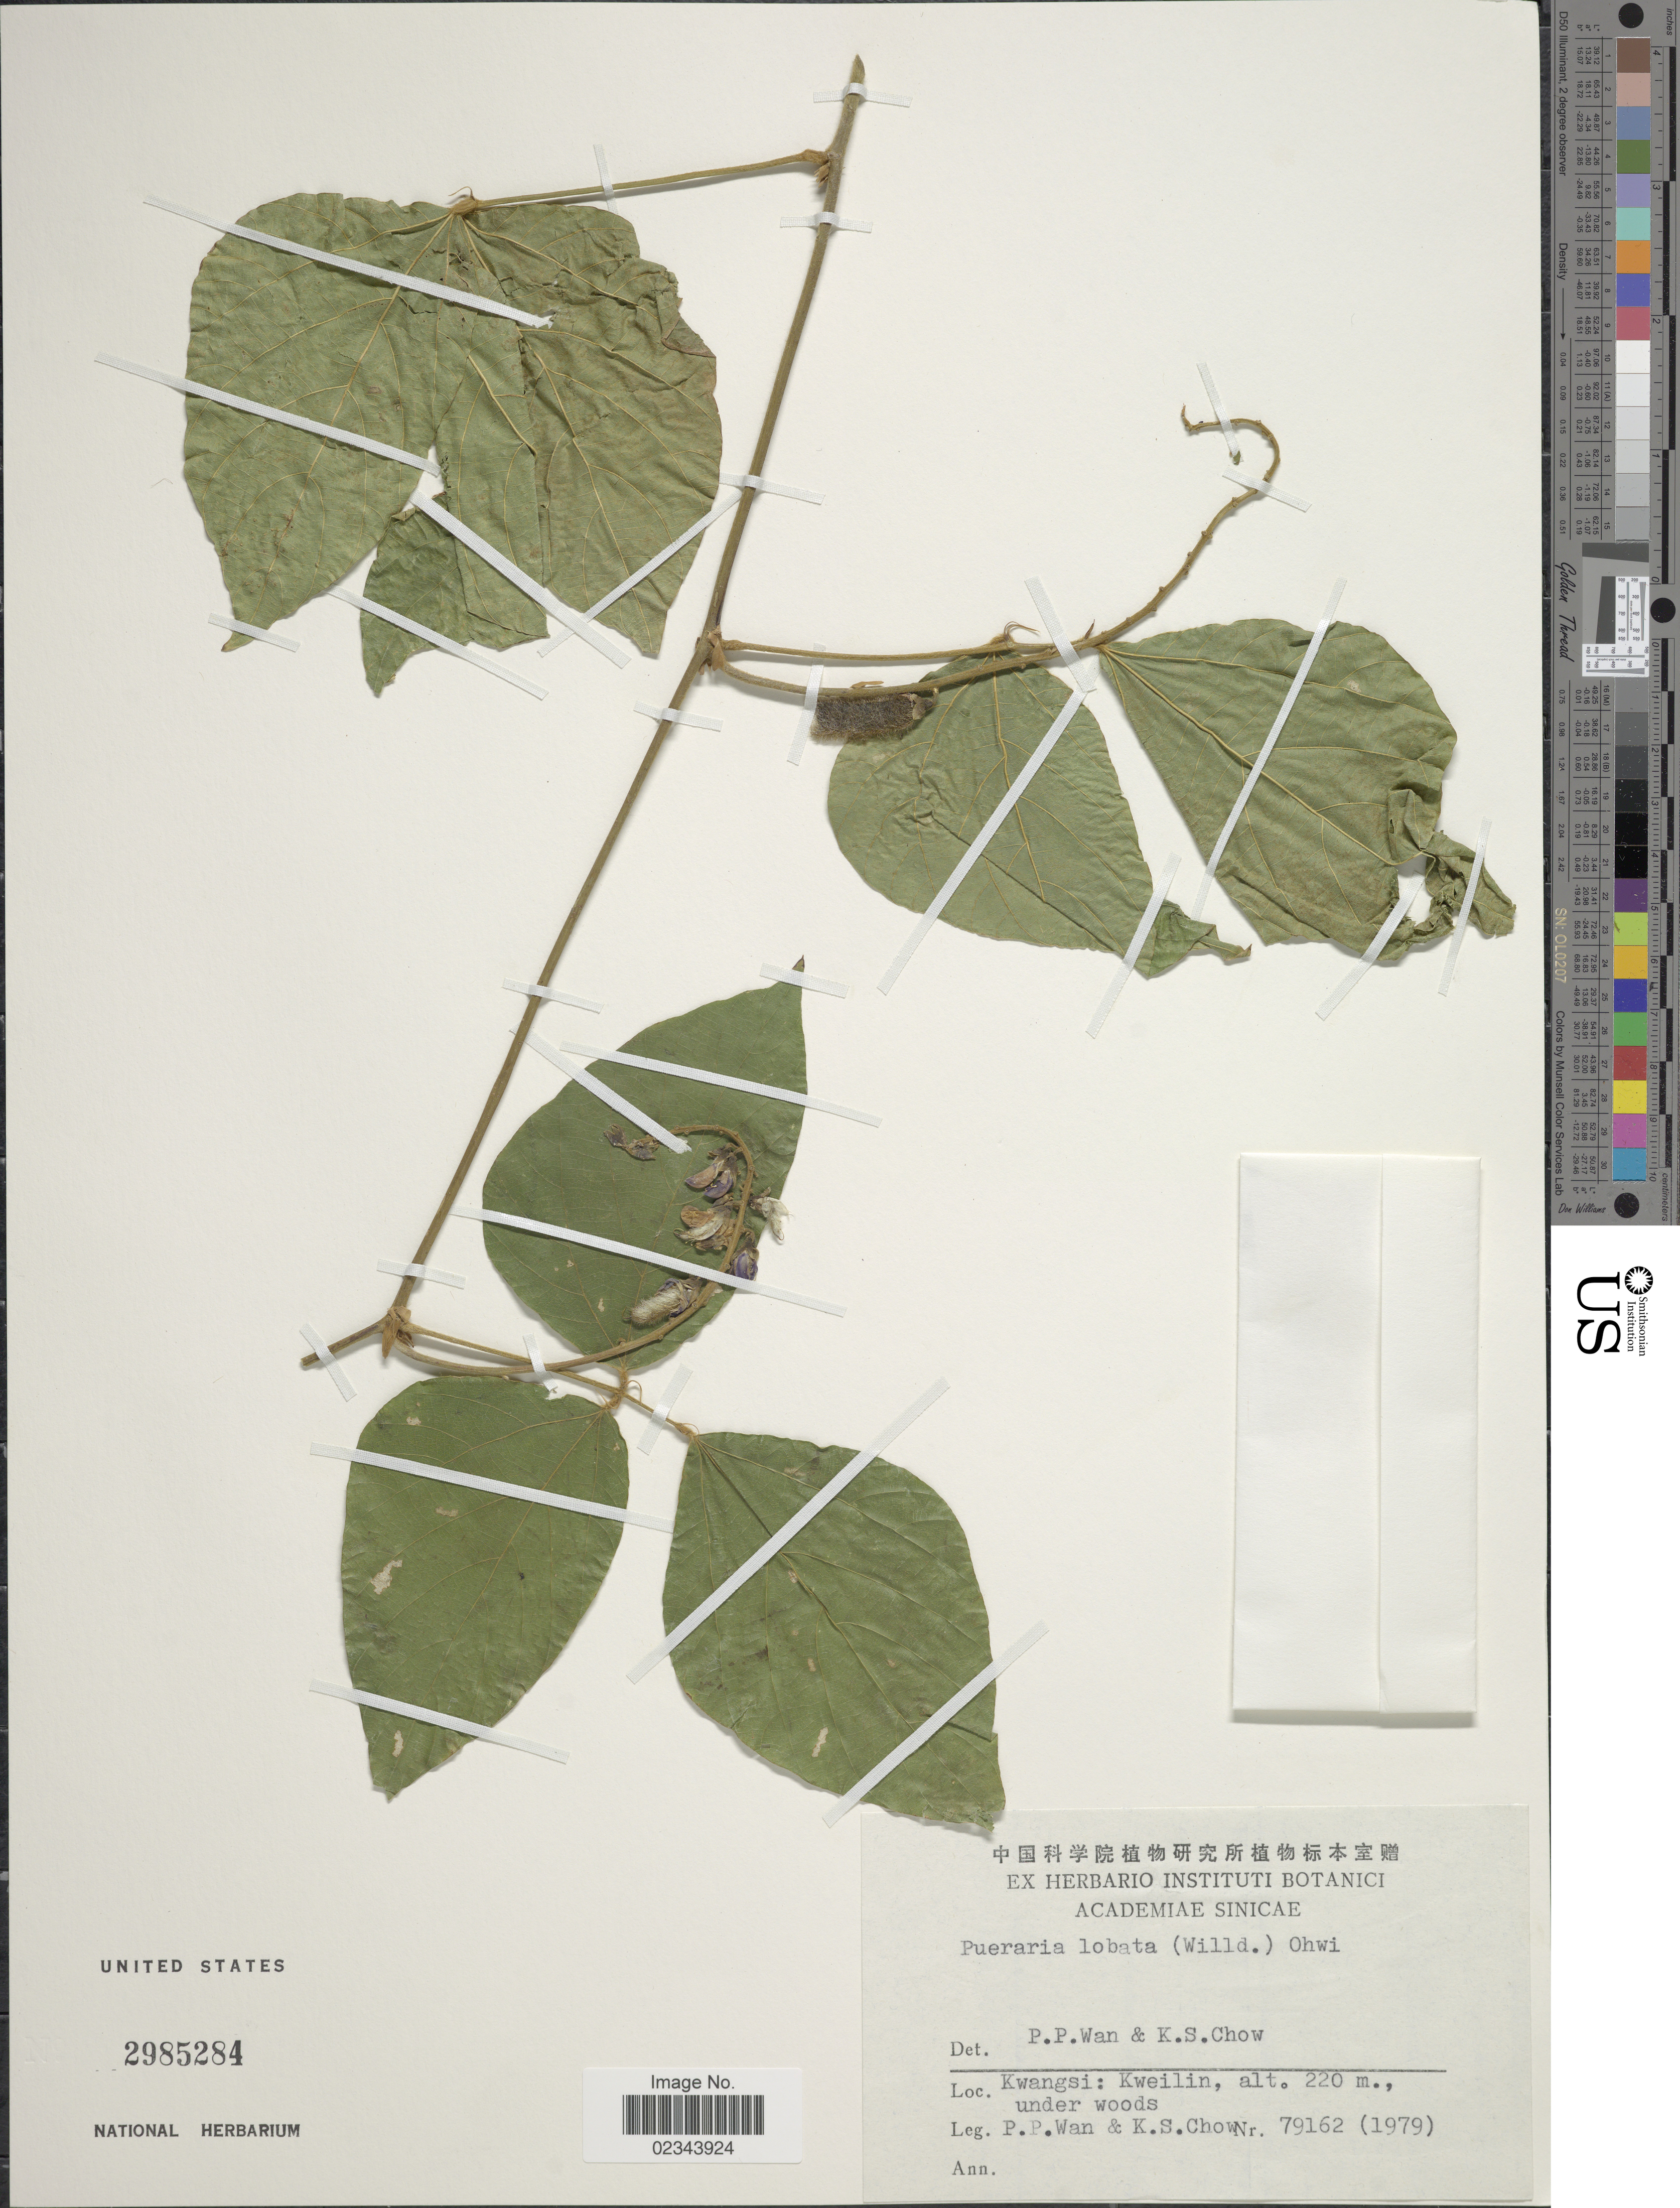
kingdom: Plantae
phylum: Tracheophyta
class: Magnoliopsida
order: Fabales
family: Fabaceae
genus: Pueraria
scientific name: Pueraria lobata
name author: (Willd.) Ohwi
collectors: P. Wan & K. S. Chow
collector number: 79162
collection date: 1979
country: China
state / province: Guangxi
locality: Kwangsi: Kweilin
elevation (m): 220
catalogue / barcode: US 2985284